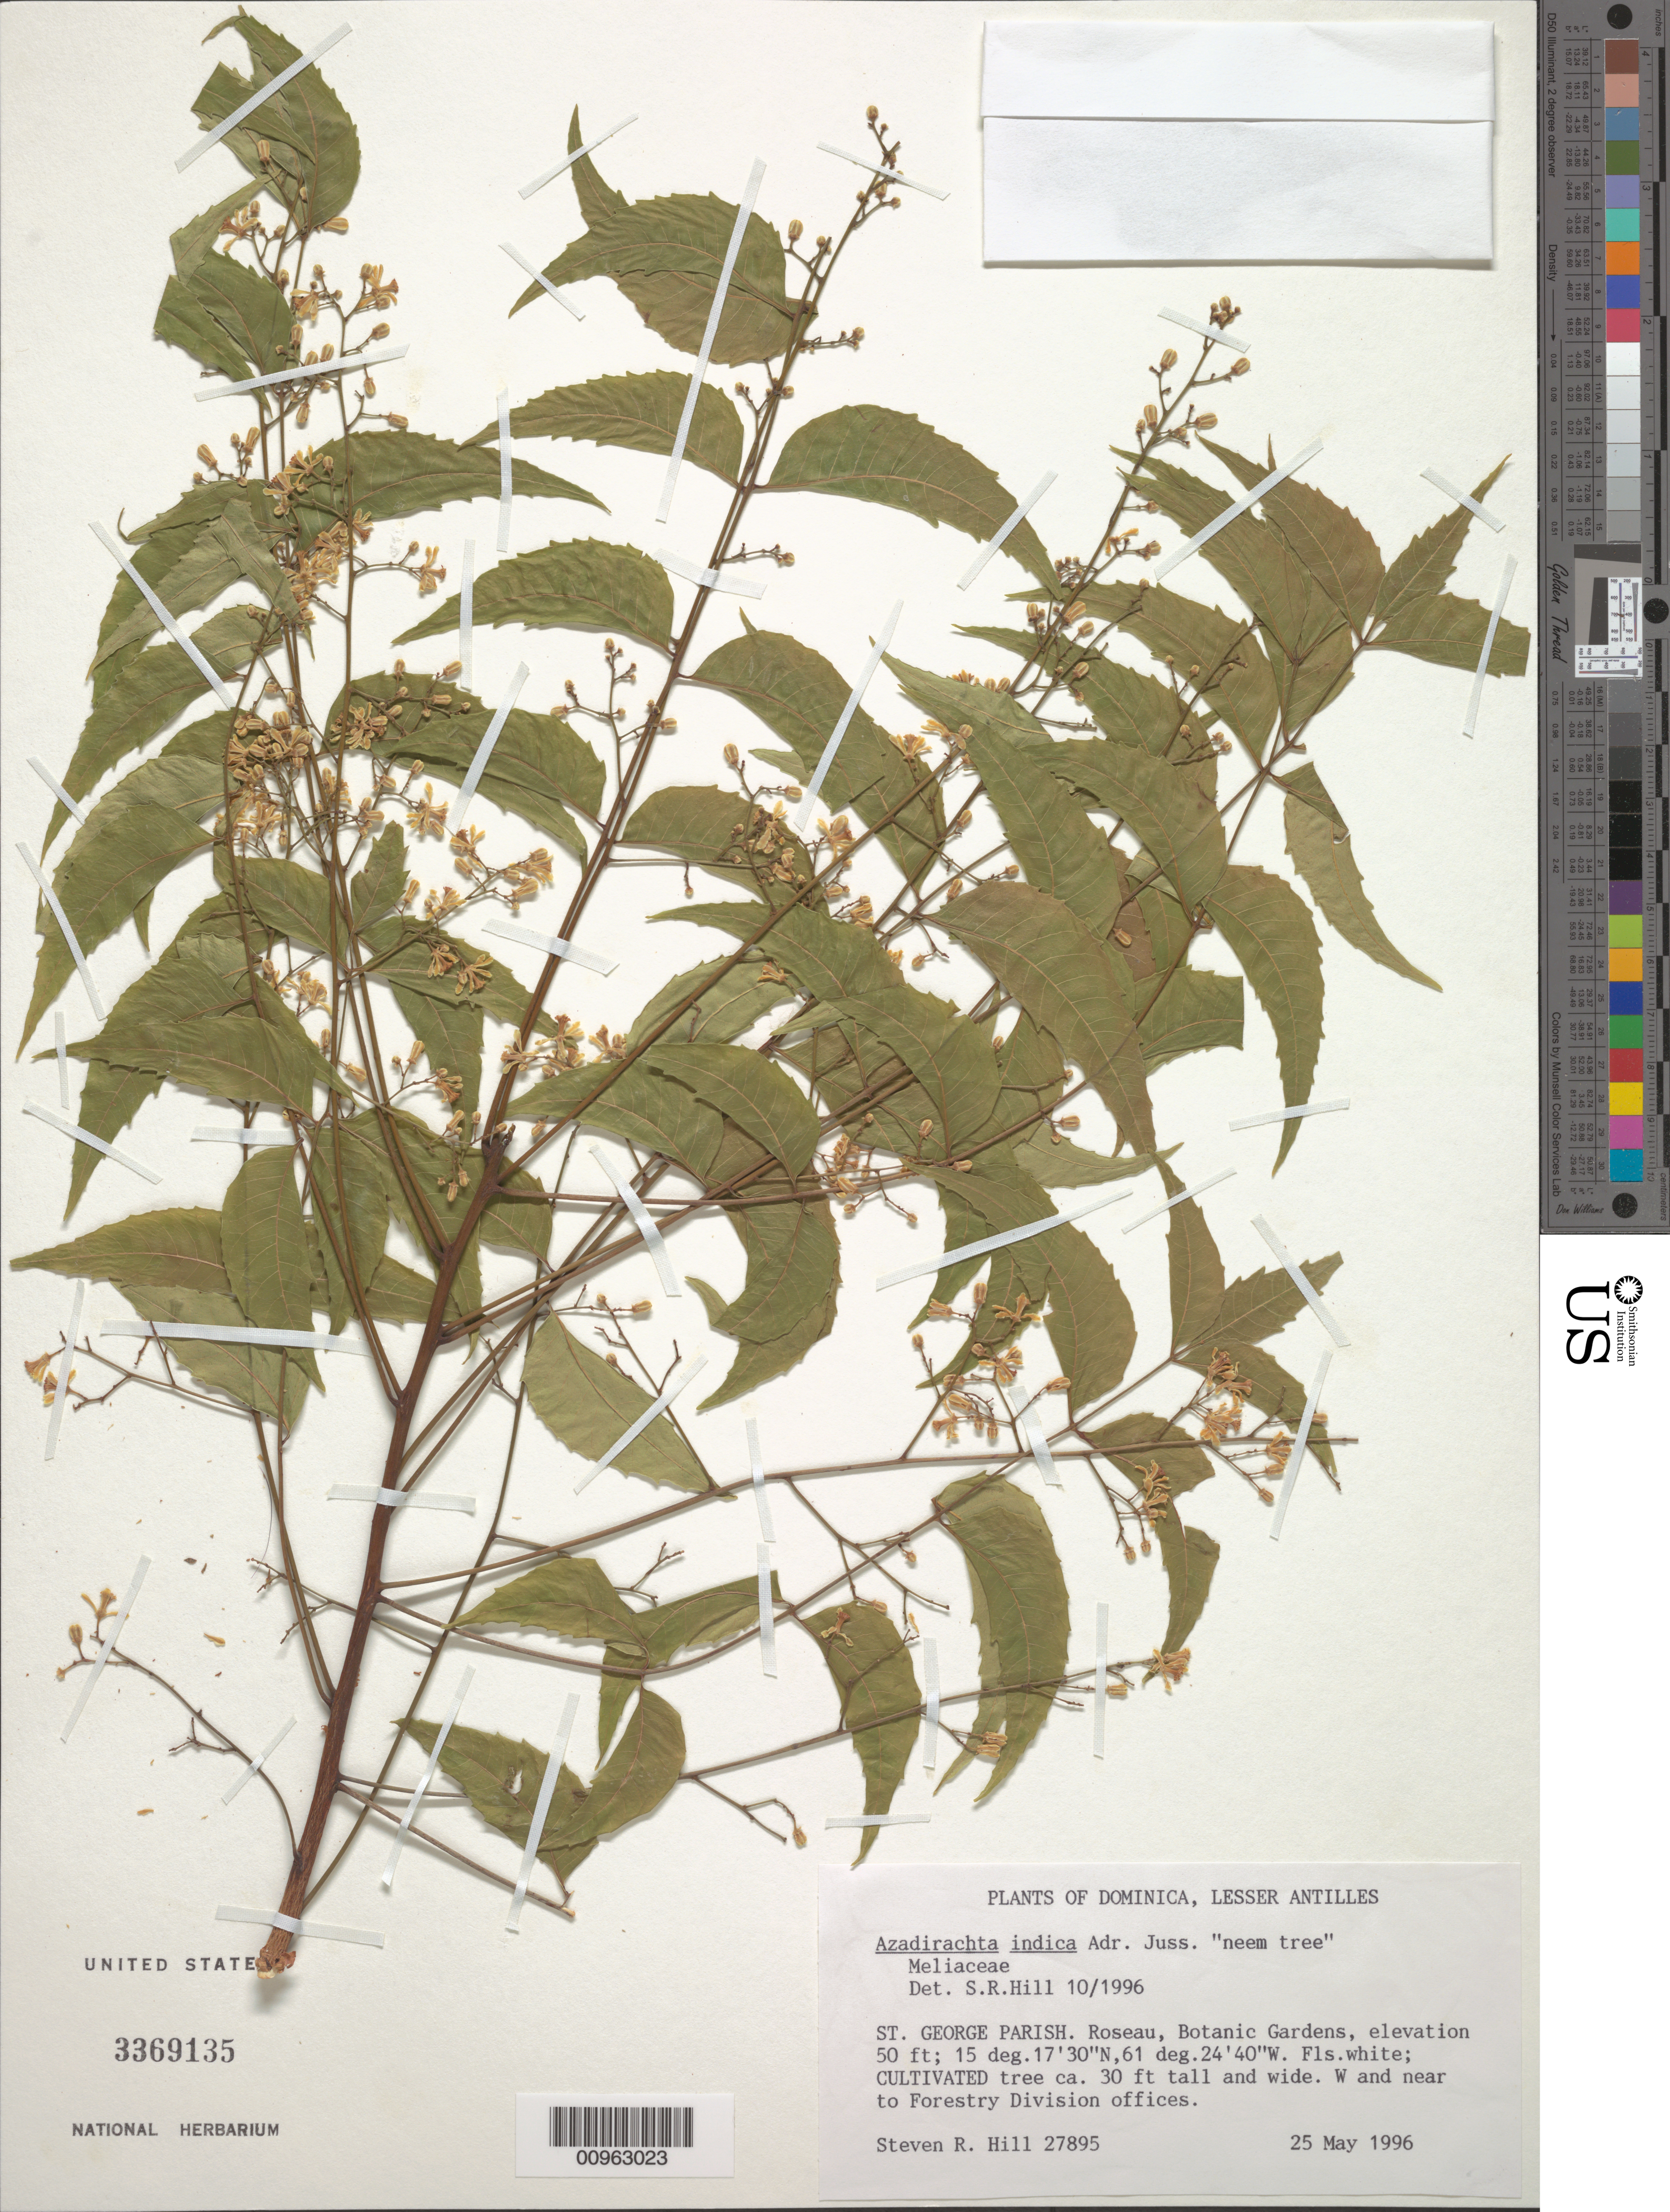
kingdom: Plantae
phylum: Tracheophyta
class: Magnoliopsida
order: Sapindales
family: Meliaceae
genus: Azadirachta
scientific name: Azadirachta indica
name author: A. Juss.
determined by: Hill, Steven R.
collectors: S. R. Hill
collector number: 27895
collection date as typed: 25 May 1996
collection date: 1996-05-25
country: Dominica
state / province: St. George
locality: Roseau, Botanic Gardens, W and near to Forestry Division offices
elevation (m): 15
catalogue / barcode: US 369135